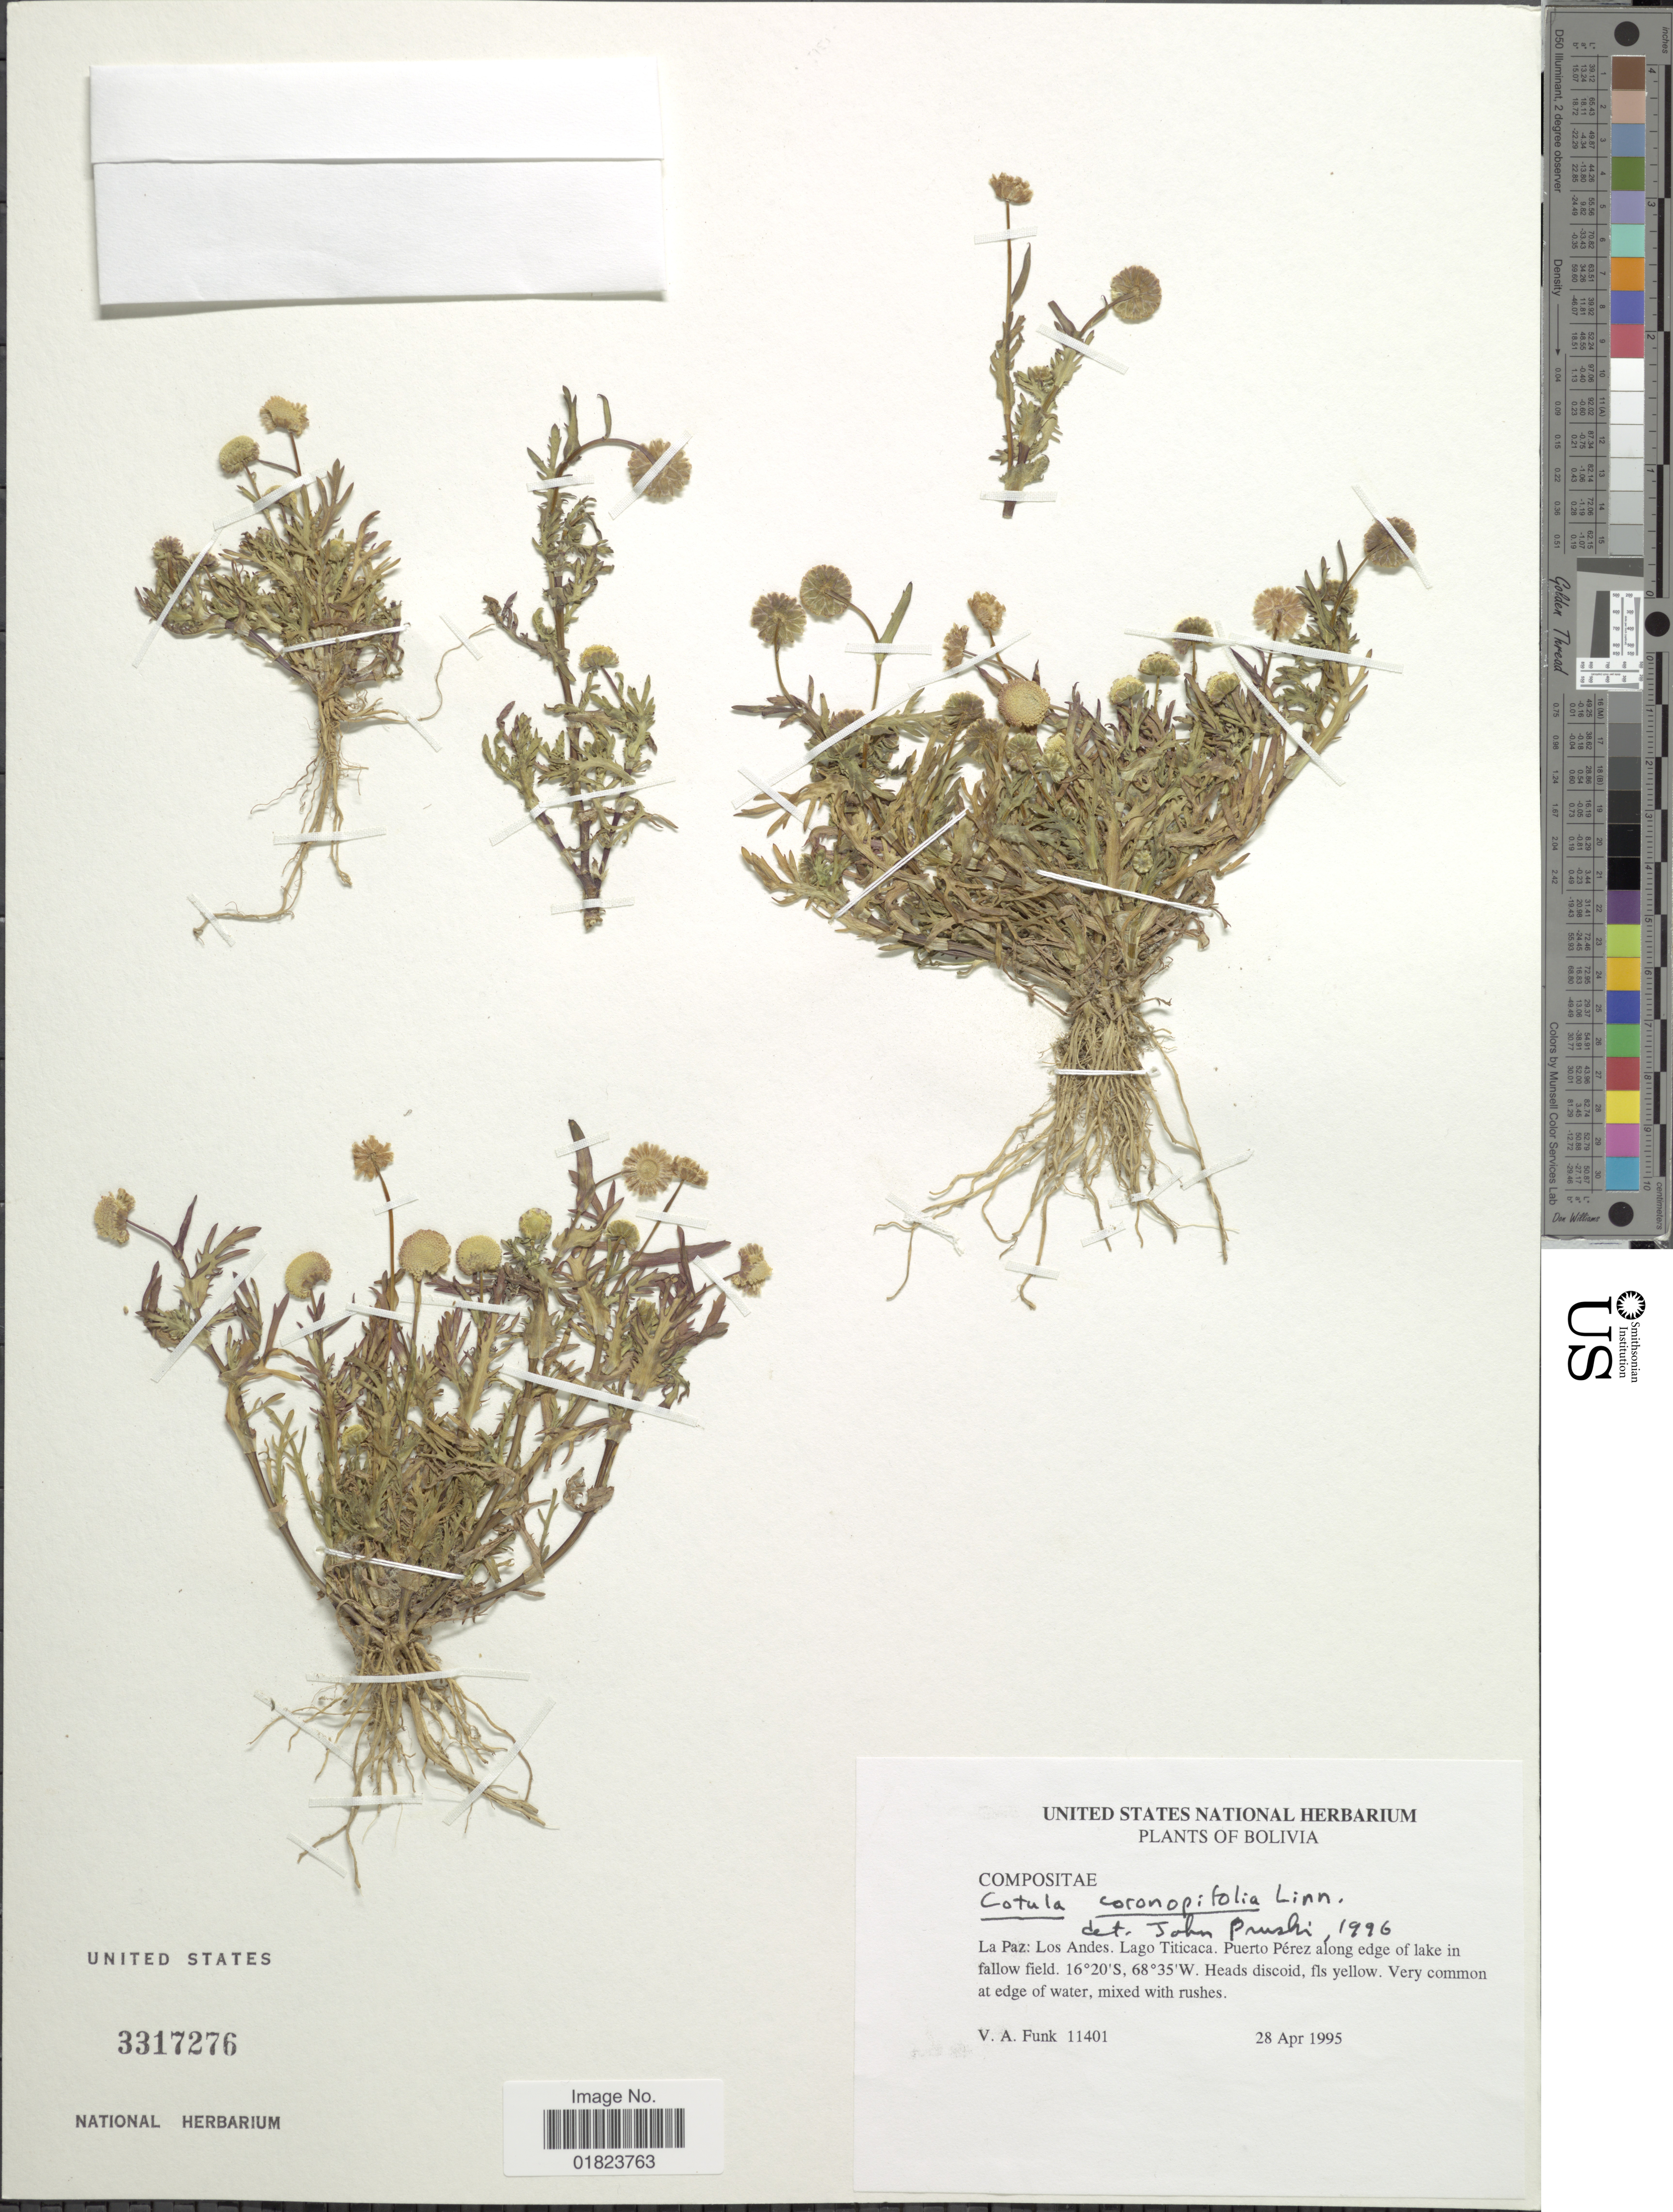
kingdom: Plantae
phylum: Tracheophyta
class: Magnoliopsida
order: Asterales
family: Asteraceae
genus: Cotula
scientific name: Cotula coronopifolia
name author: L.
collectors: V. Funk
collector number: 11401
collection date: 1995-04-28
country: Bolivia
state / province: La Paz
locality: La Paz: Los Andes, Lago Titicaca. Puerto Perez along edge of lake in fallow field.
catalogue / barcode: US 3317276